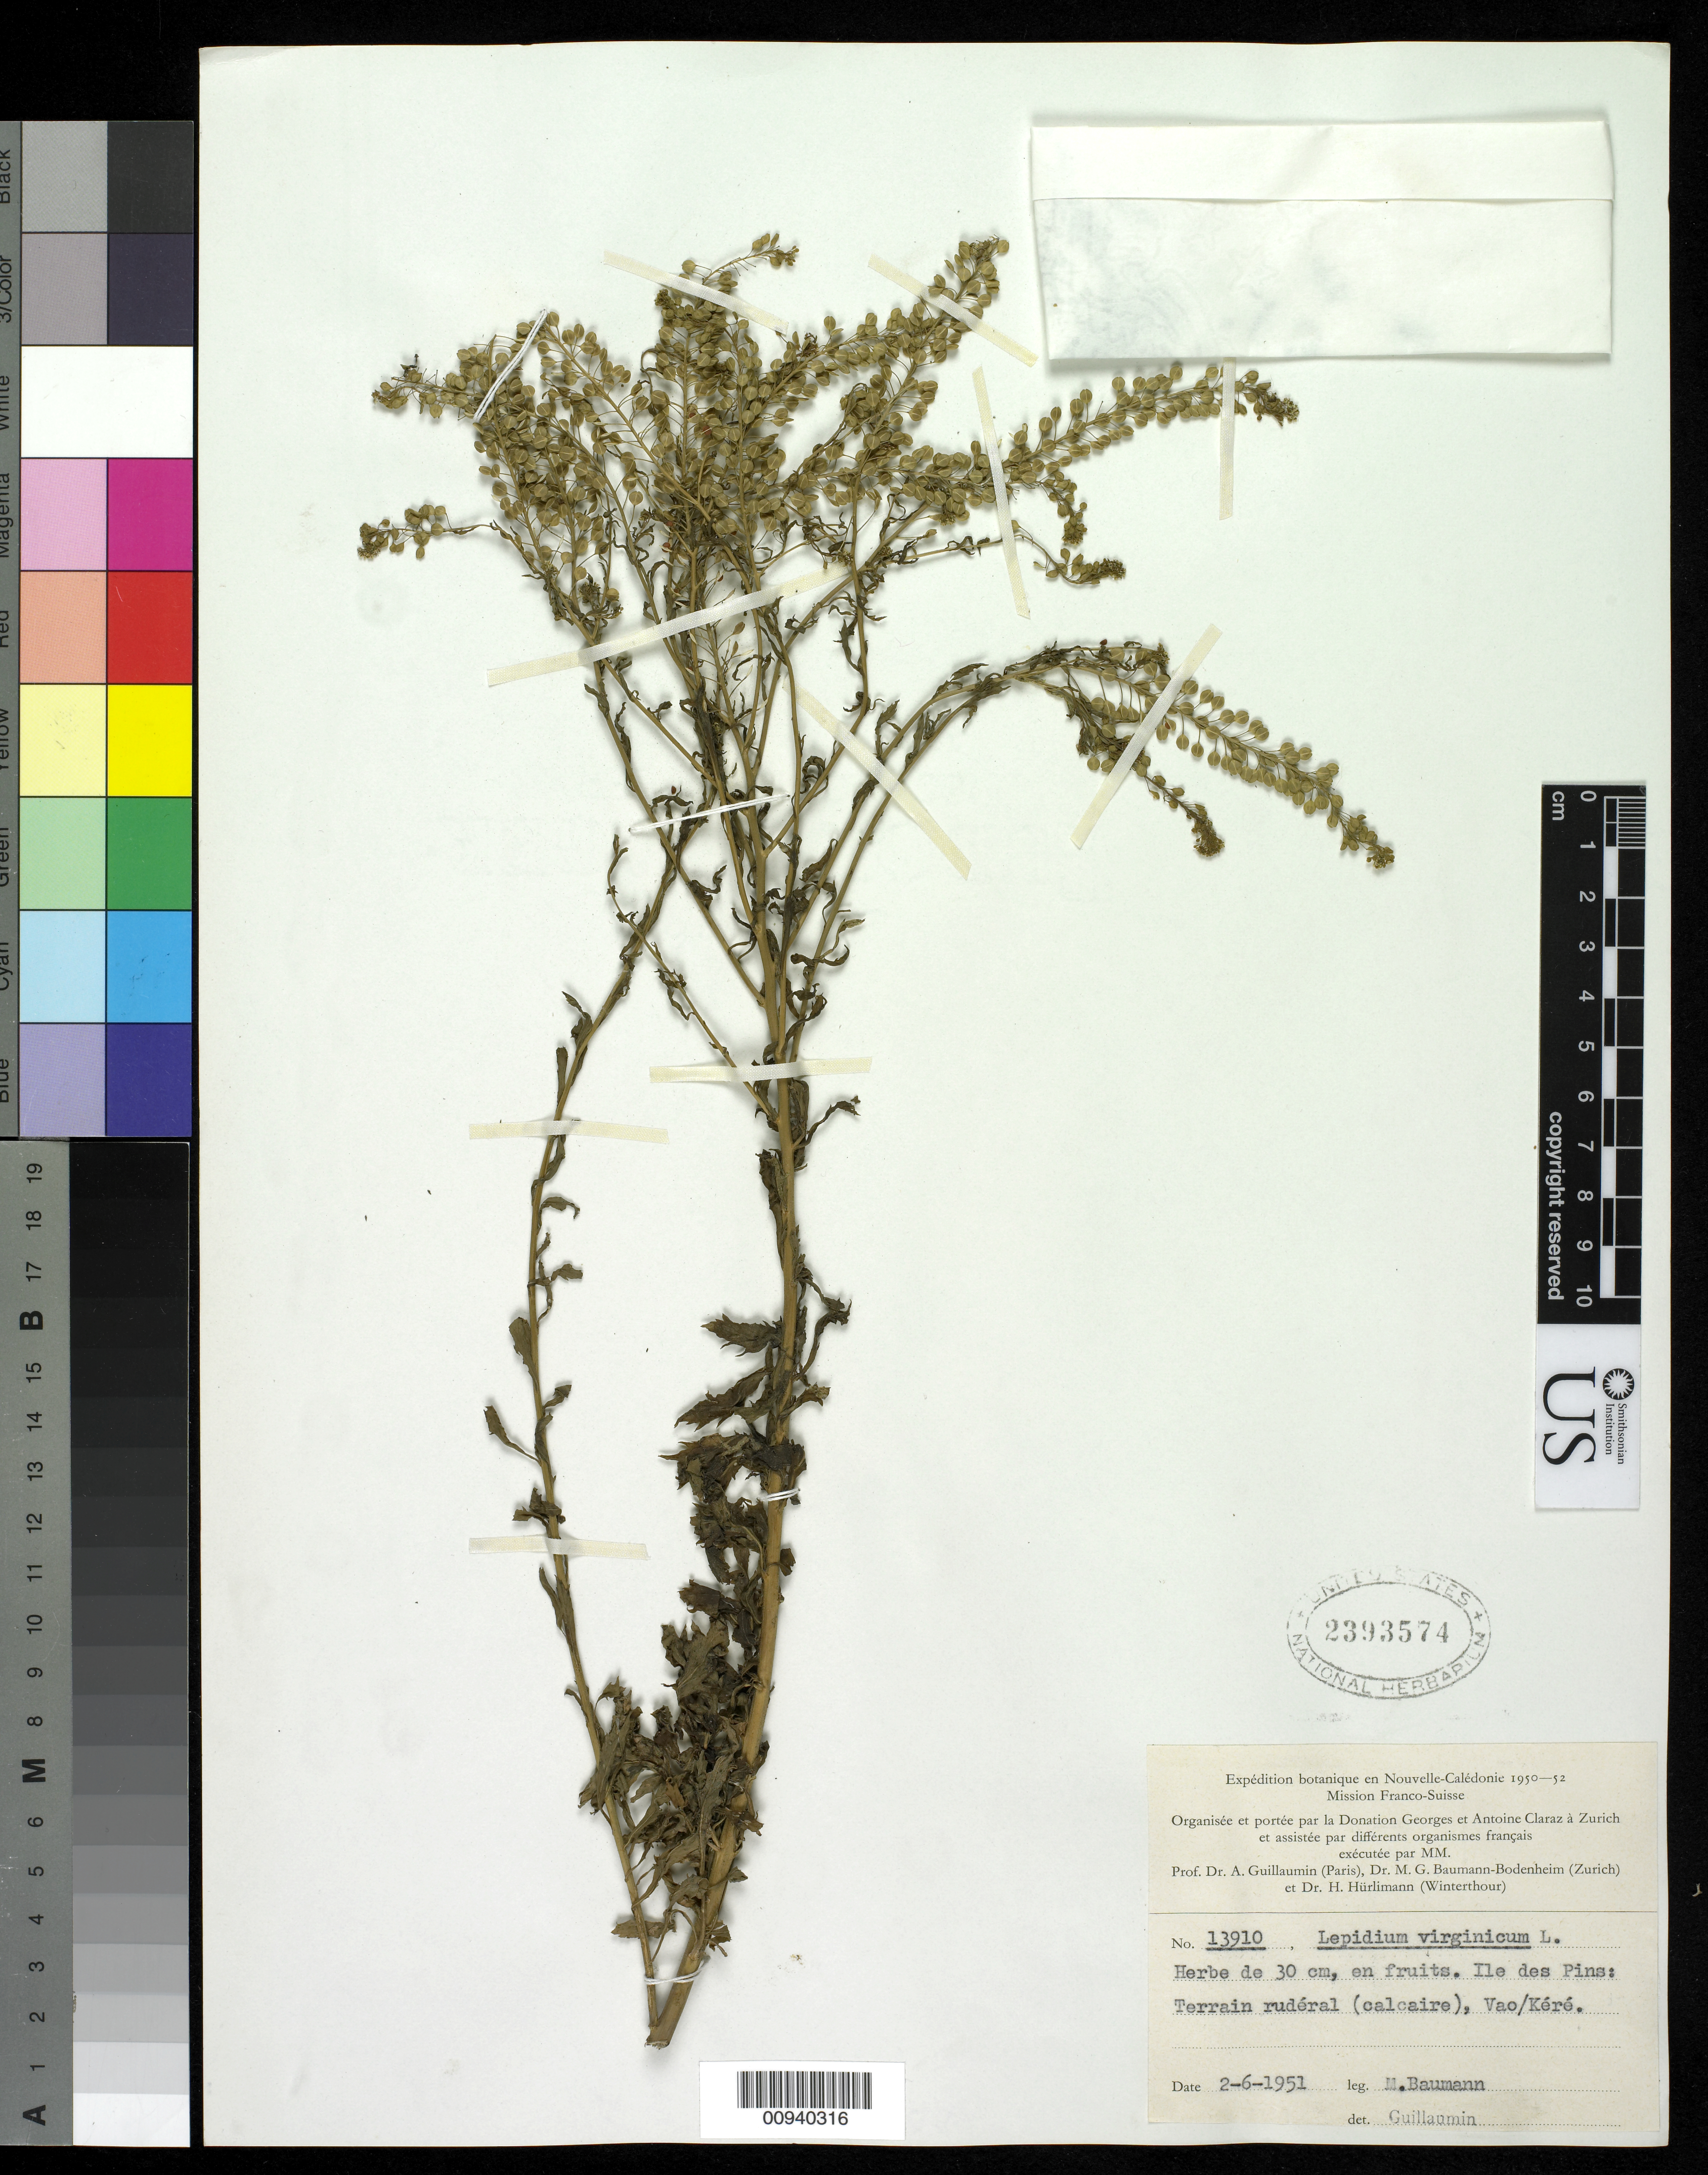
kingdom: Plantae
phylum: Tracheophyta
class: Magnoliopsida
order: Brassicales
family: Brassicaceae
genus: Lepidium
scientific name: Lepidium virginicum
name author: L.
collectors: M. Baumann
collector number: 13910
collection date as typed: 06 Feb 1951 or 02 Jun 1955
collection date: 1951-02-06 or 1955-06-02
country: New Caledonia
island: Isle of Pines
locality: Vao/Kere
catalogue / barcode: US 2393574